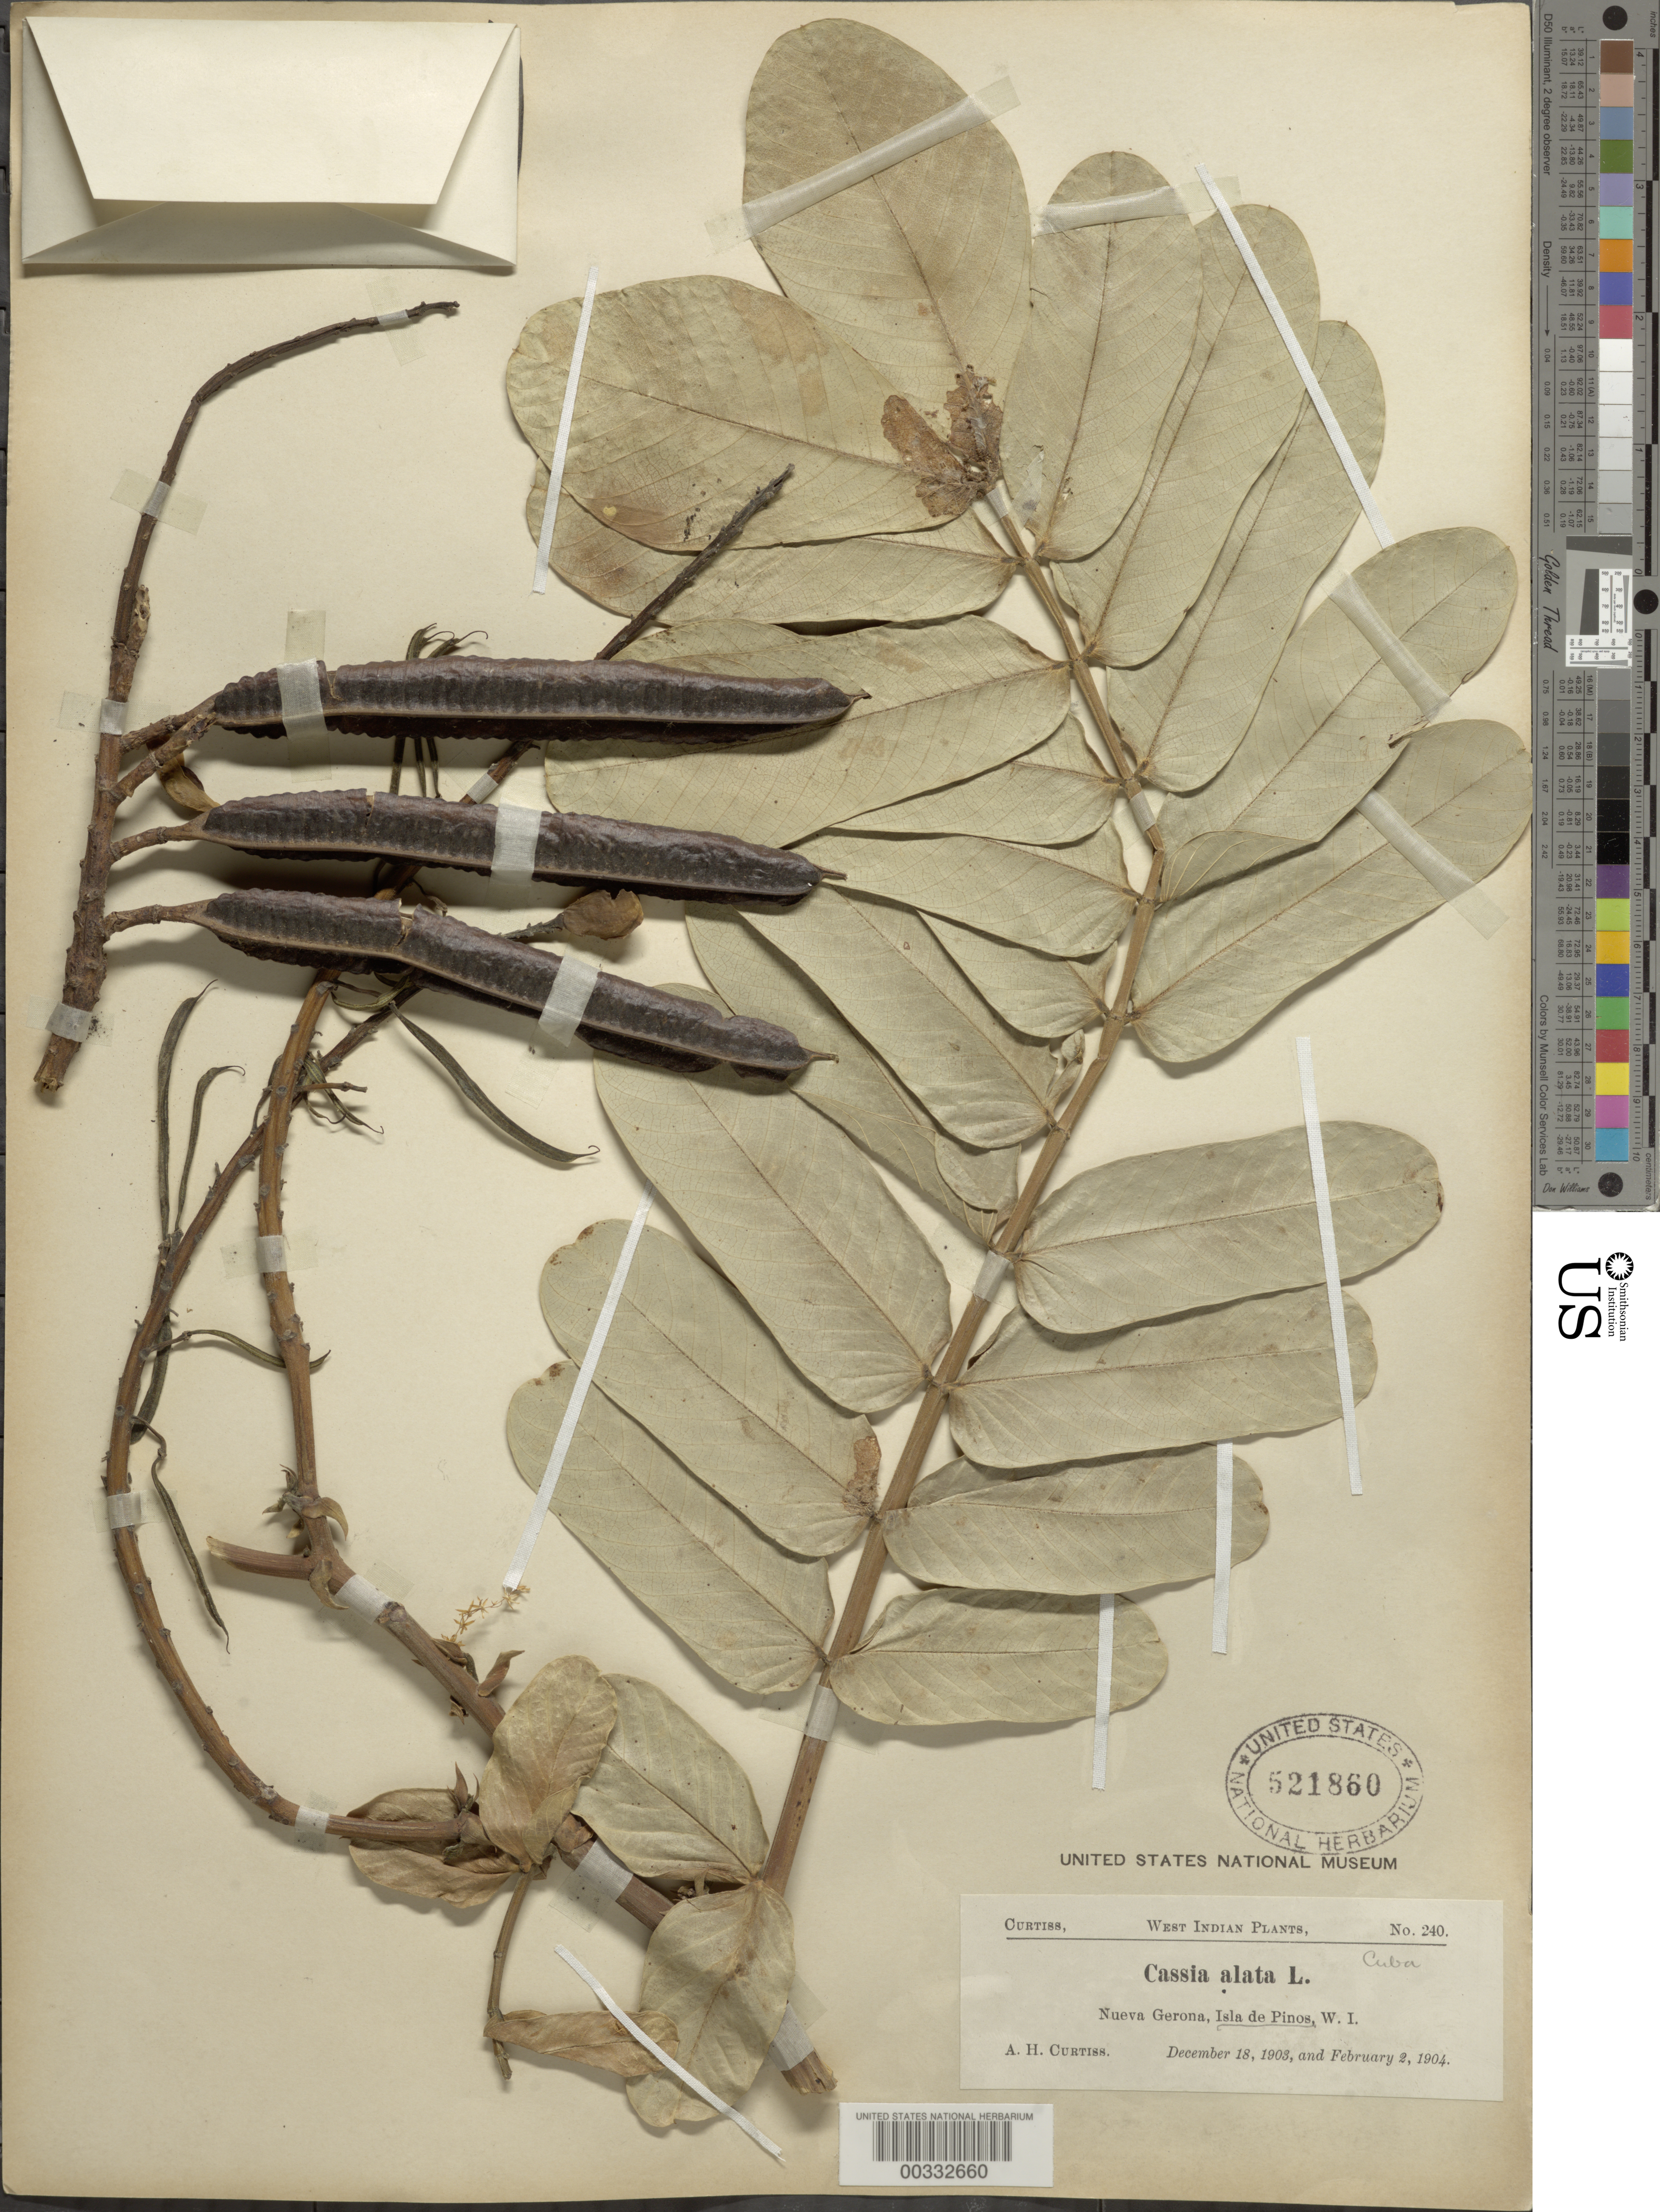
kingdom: Plantae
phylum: Tracheophyta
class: Magnoliopsida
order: Fabales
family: Fabaceae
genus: Senna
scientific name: Senna alata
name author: (L.) Roxb.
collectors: A. H. Curtiss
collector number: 240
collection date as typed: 18 Dec 1903 and 02 Feb 1904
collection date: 1903-12-18,1904-02-02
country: Cuba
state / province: Isla de La Juventud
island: Isla de La Juventud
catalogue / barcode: US 521860